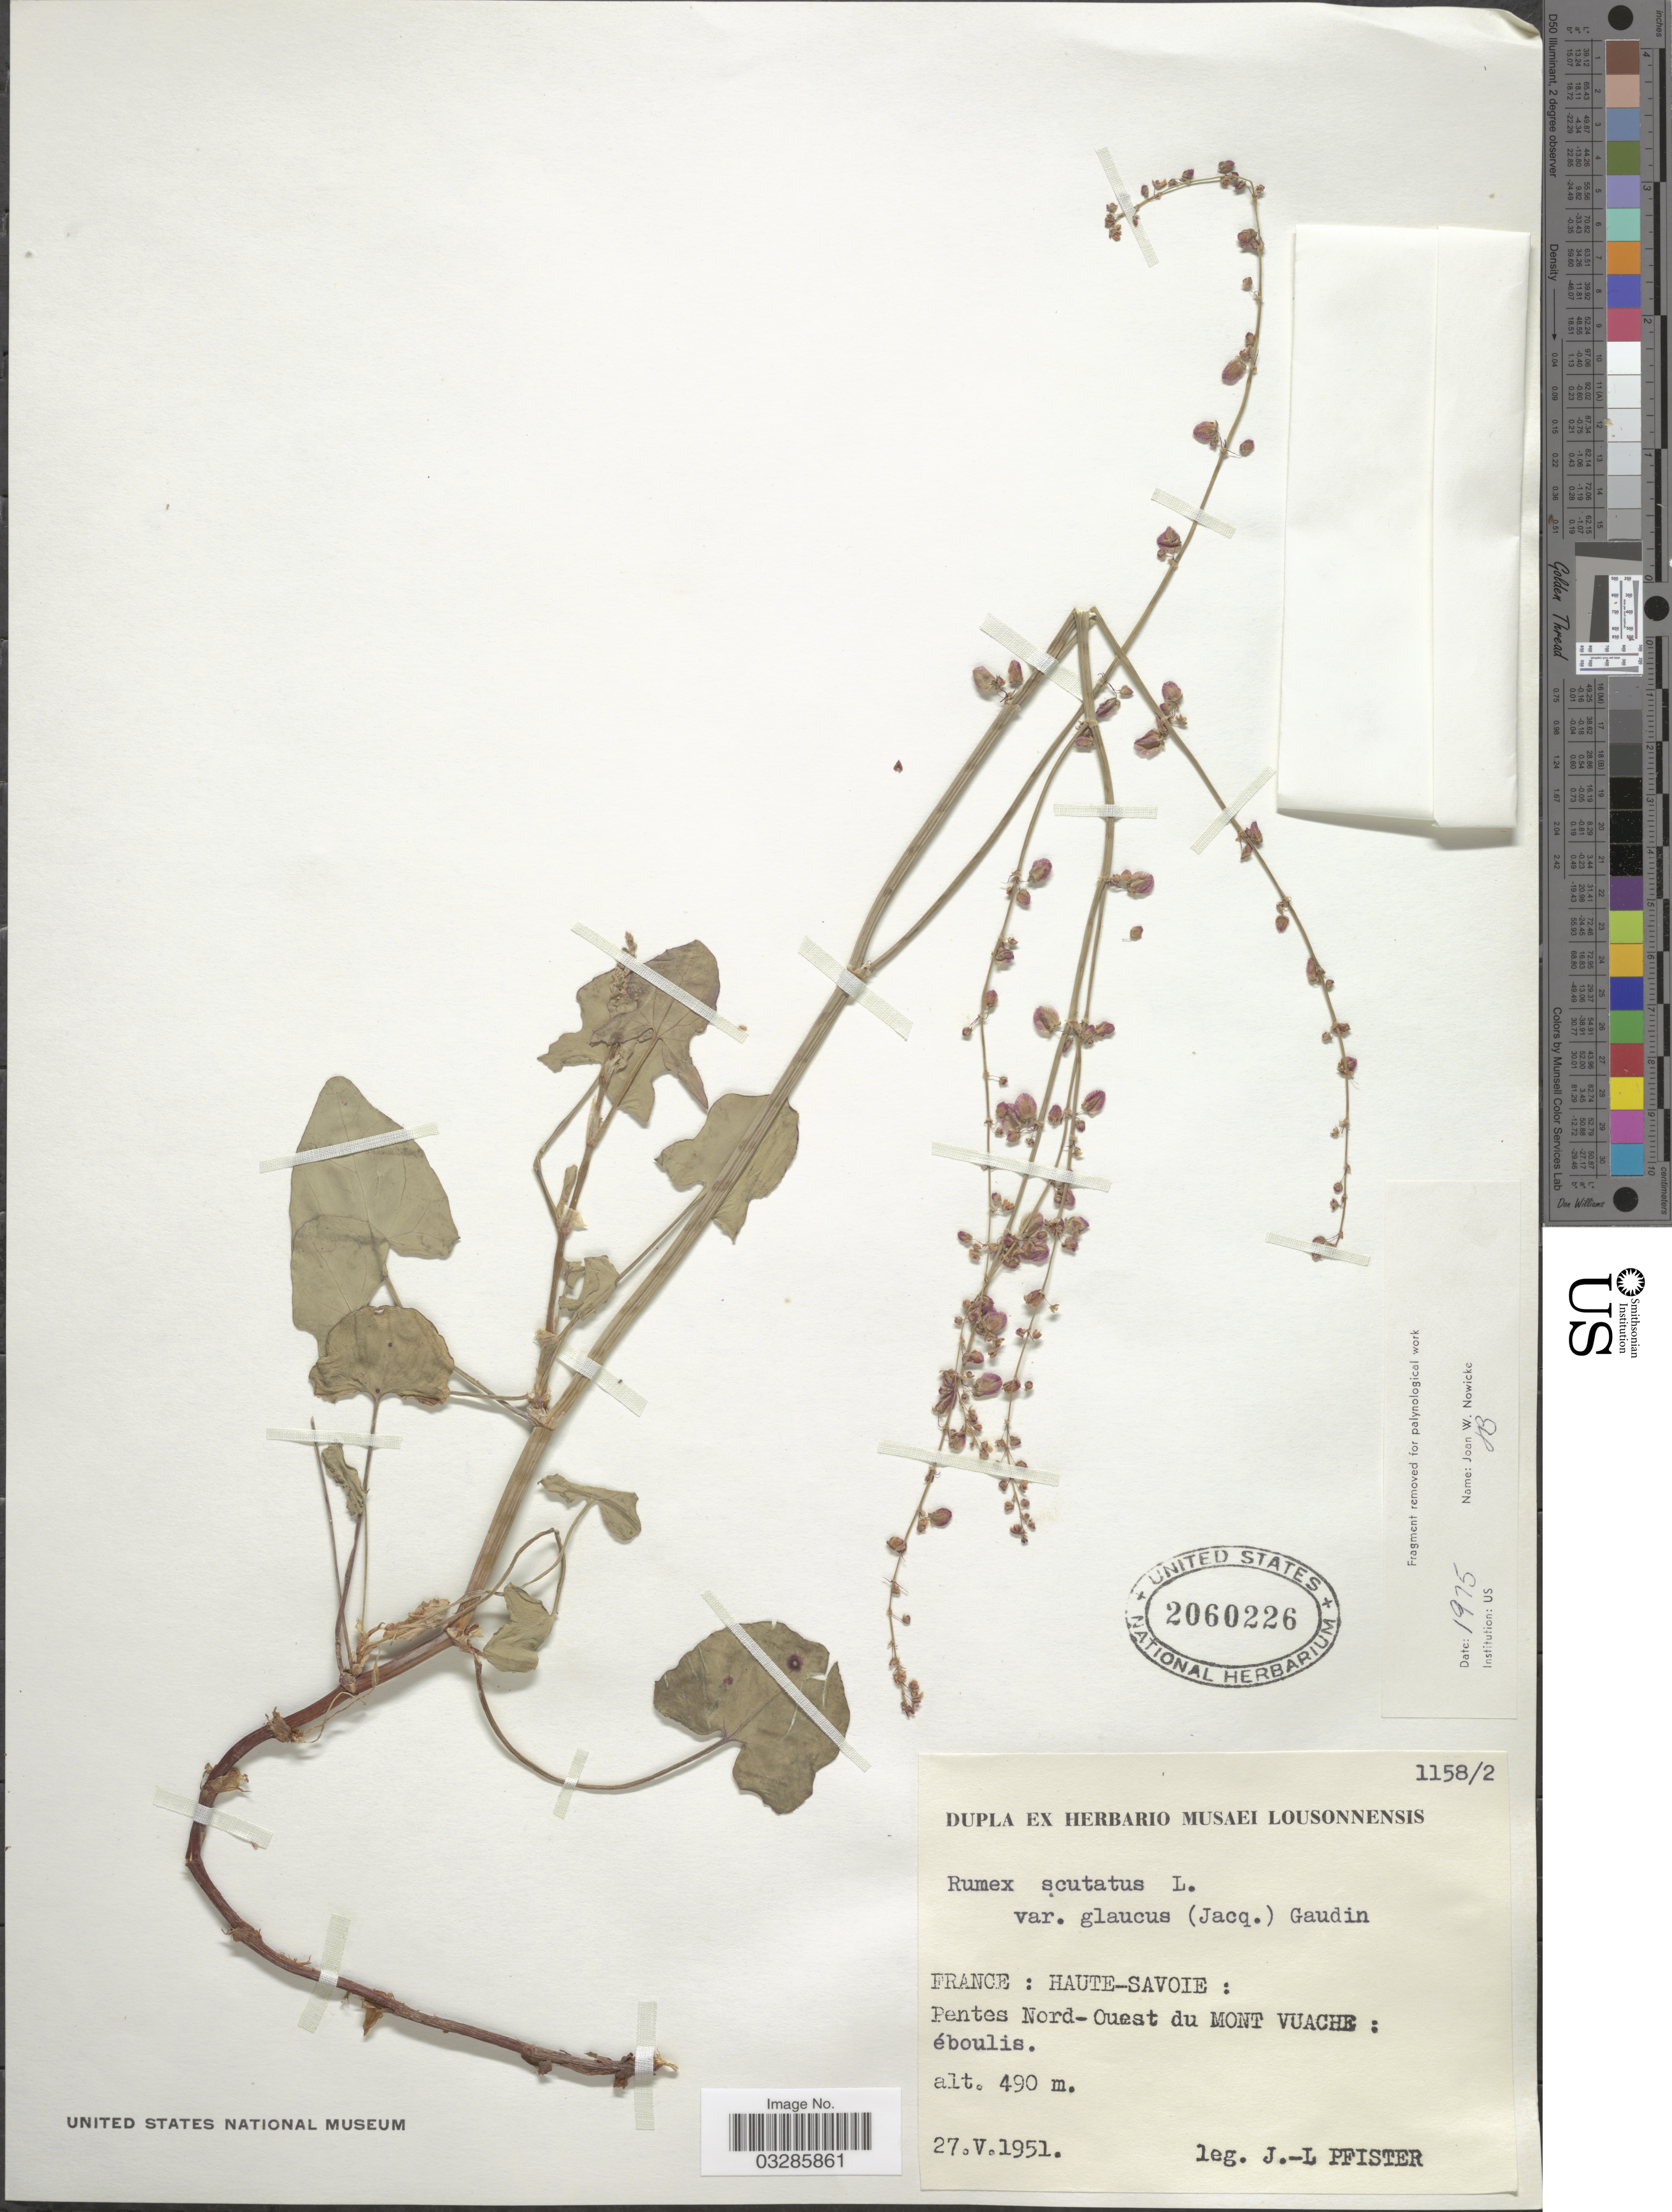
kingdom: Plantae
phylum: Tracheophyta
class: Magnoliopsida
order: Caryophyllales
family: Polygonaceae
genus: Rumex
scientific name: Rumex scutatus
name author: L.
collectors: J. Pfister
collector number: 1158/2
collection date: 1951-05-27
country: France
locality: Haute-Savoie: Pentes Nord-Ouest du Mont Vuache: éboulis.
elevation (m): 490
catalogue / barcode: US 2060226